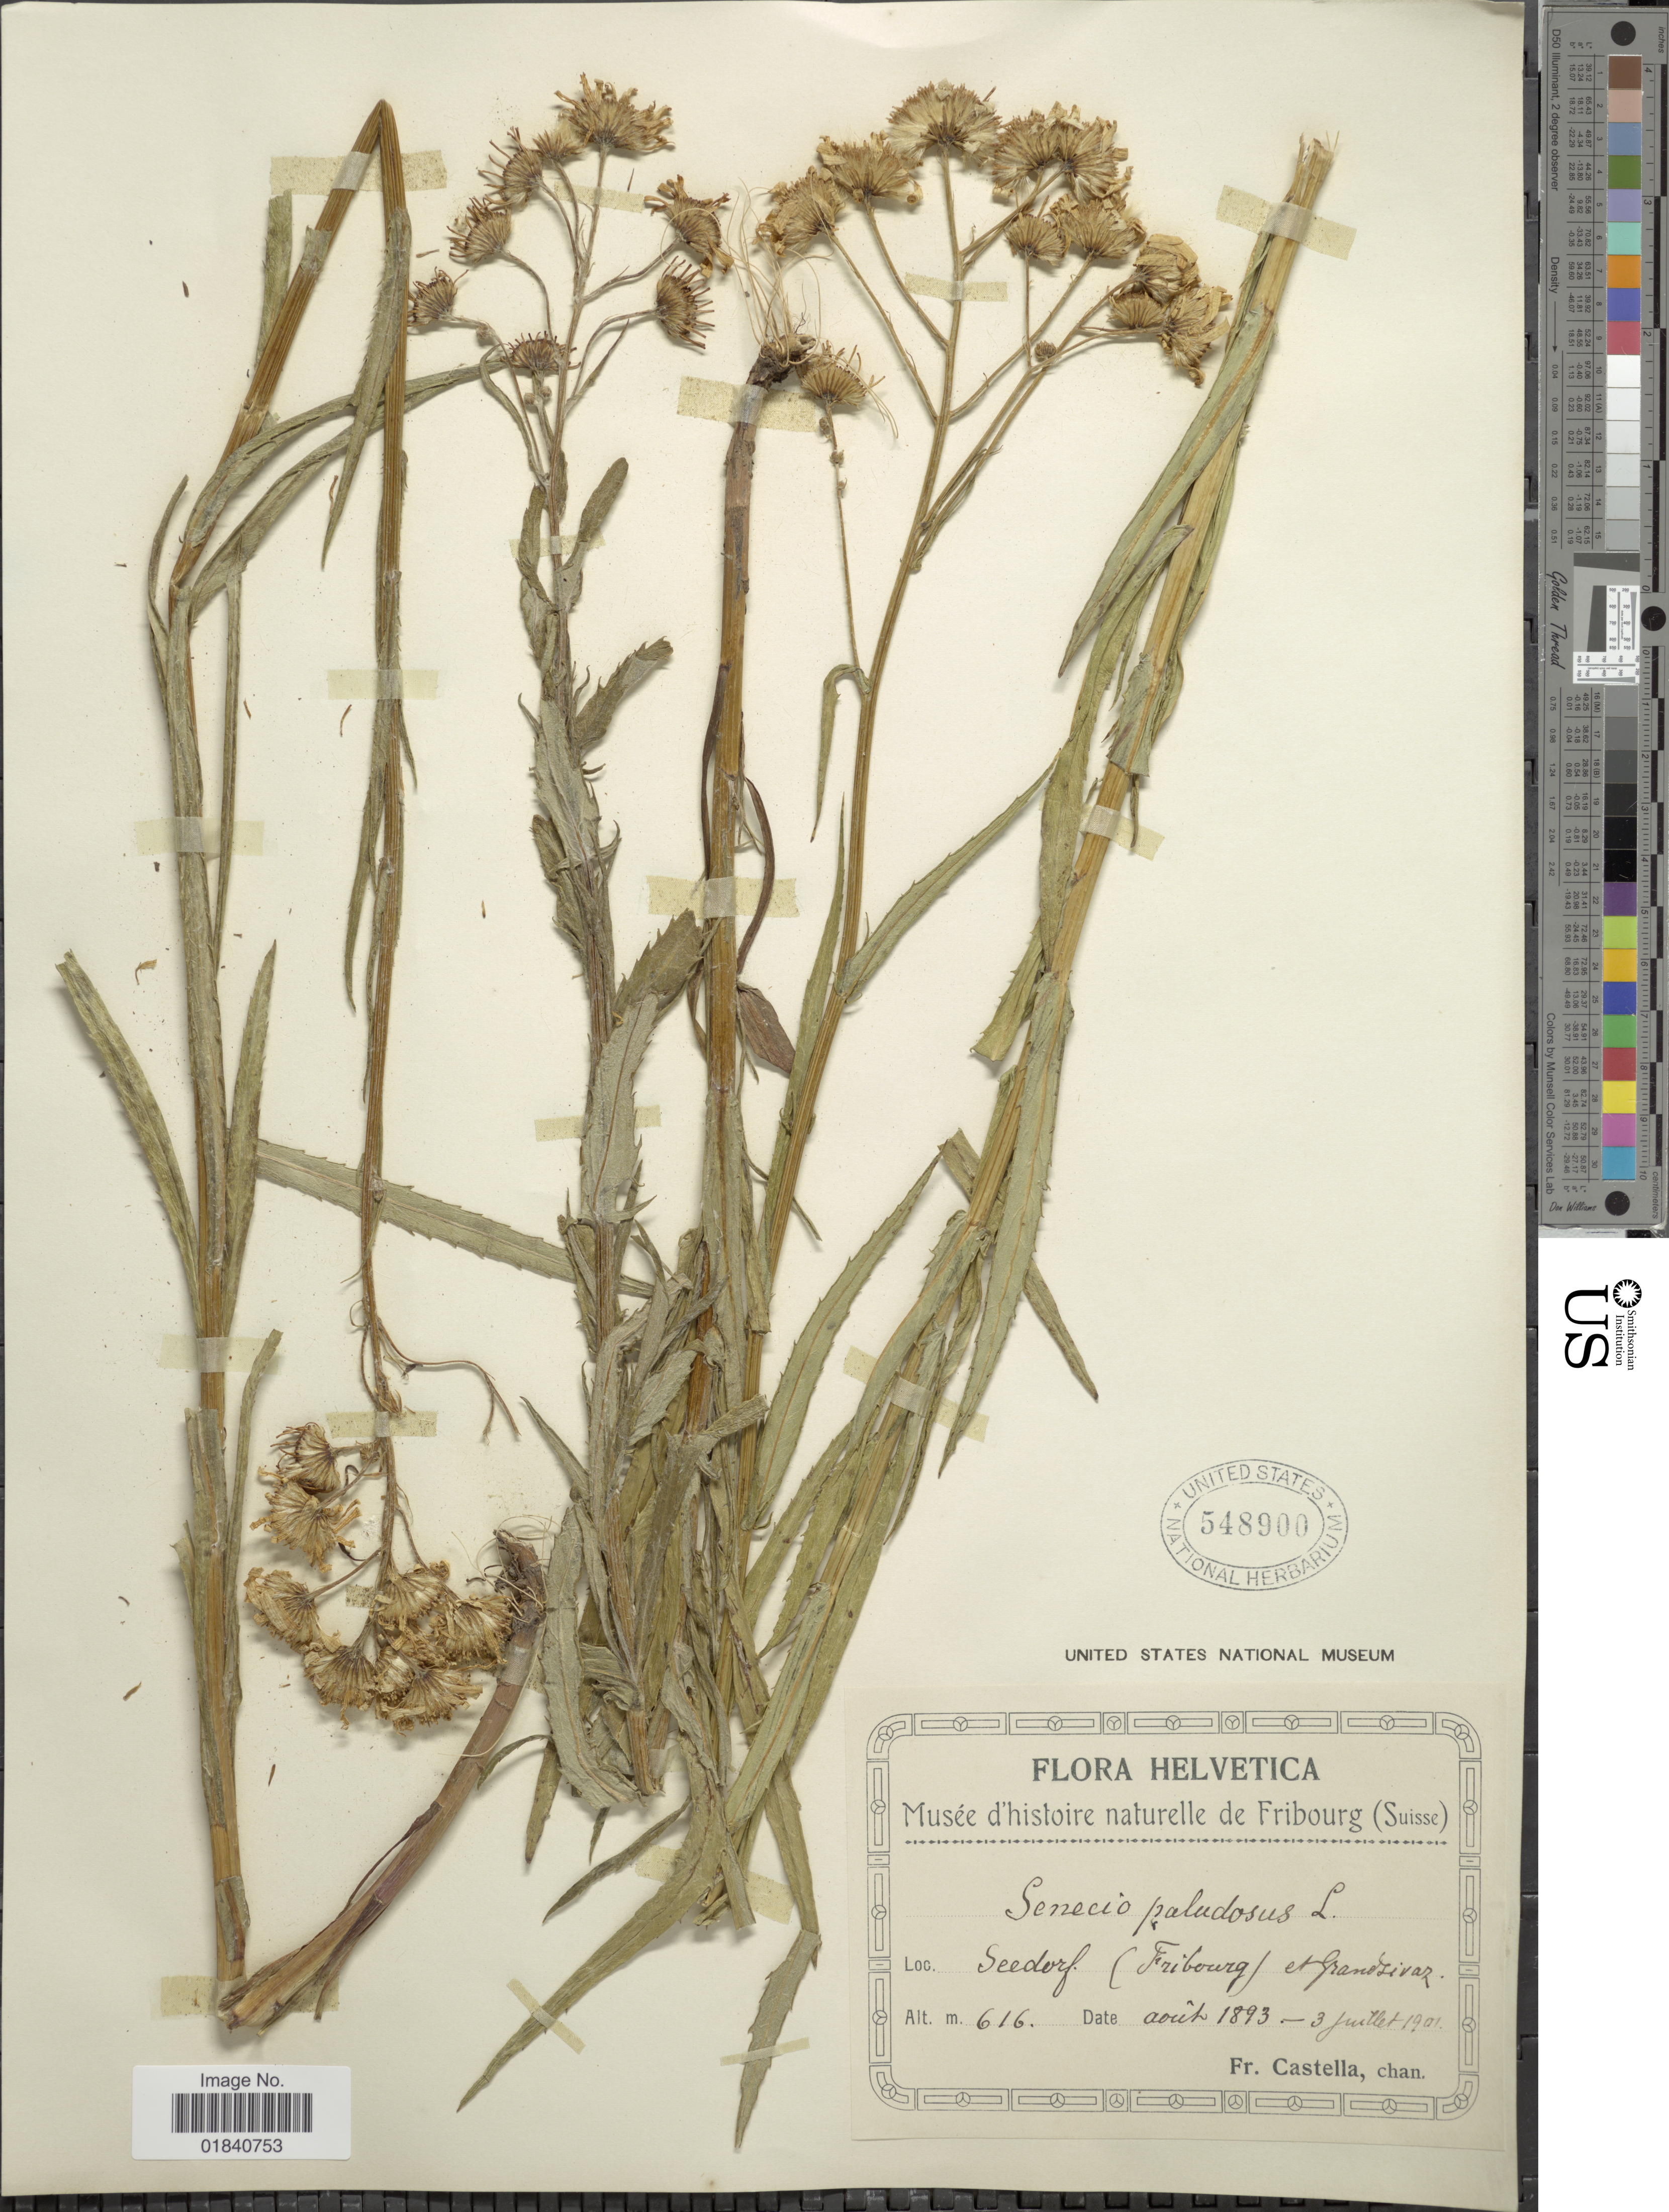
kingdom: Plantae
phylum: Tracheophyta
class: Magnoliopsida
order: Asterales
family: Asteraceae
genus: Senecio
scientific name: Senecio paludosus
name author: L.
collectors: Fr. Castella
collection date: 1901-07-03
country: Switzerland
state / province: Fribourg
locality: Helvetica. Seedorf (Fribourg) et Grandsivaz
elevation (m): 616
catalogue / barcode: US 548900